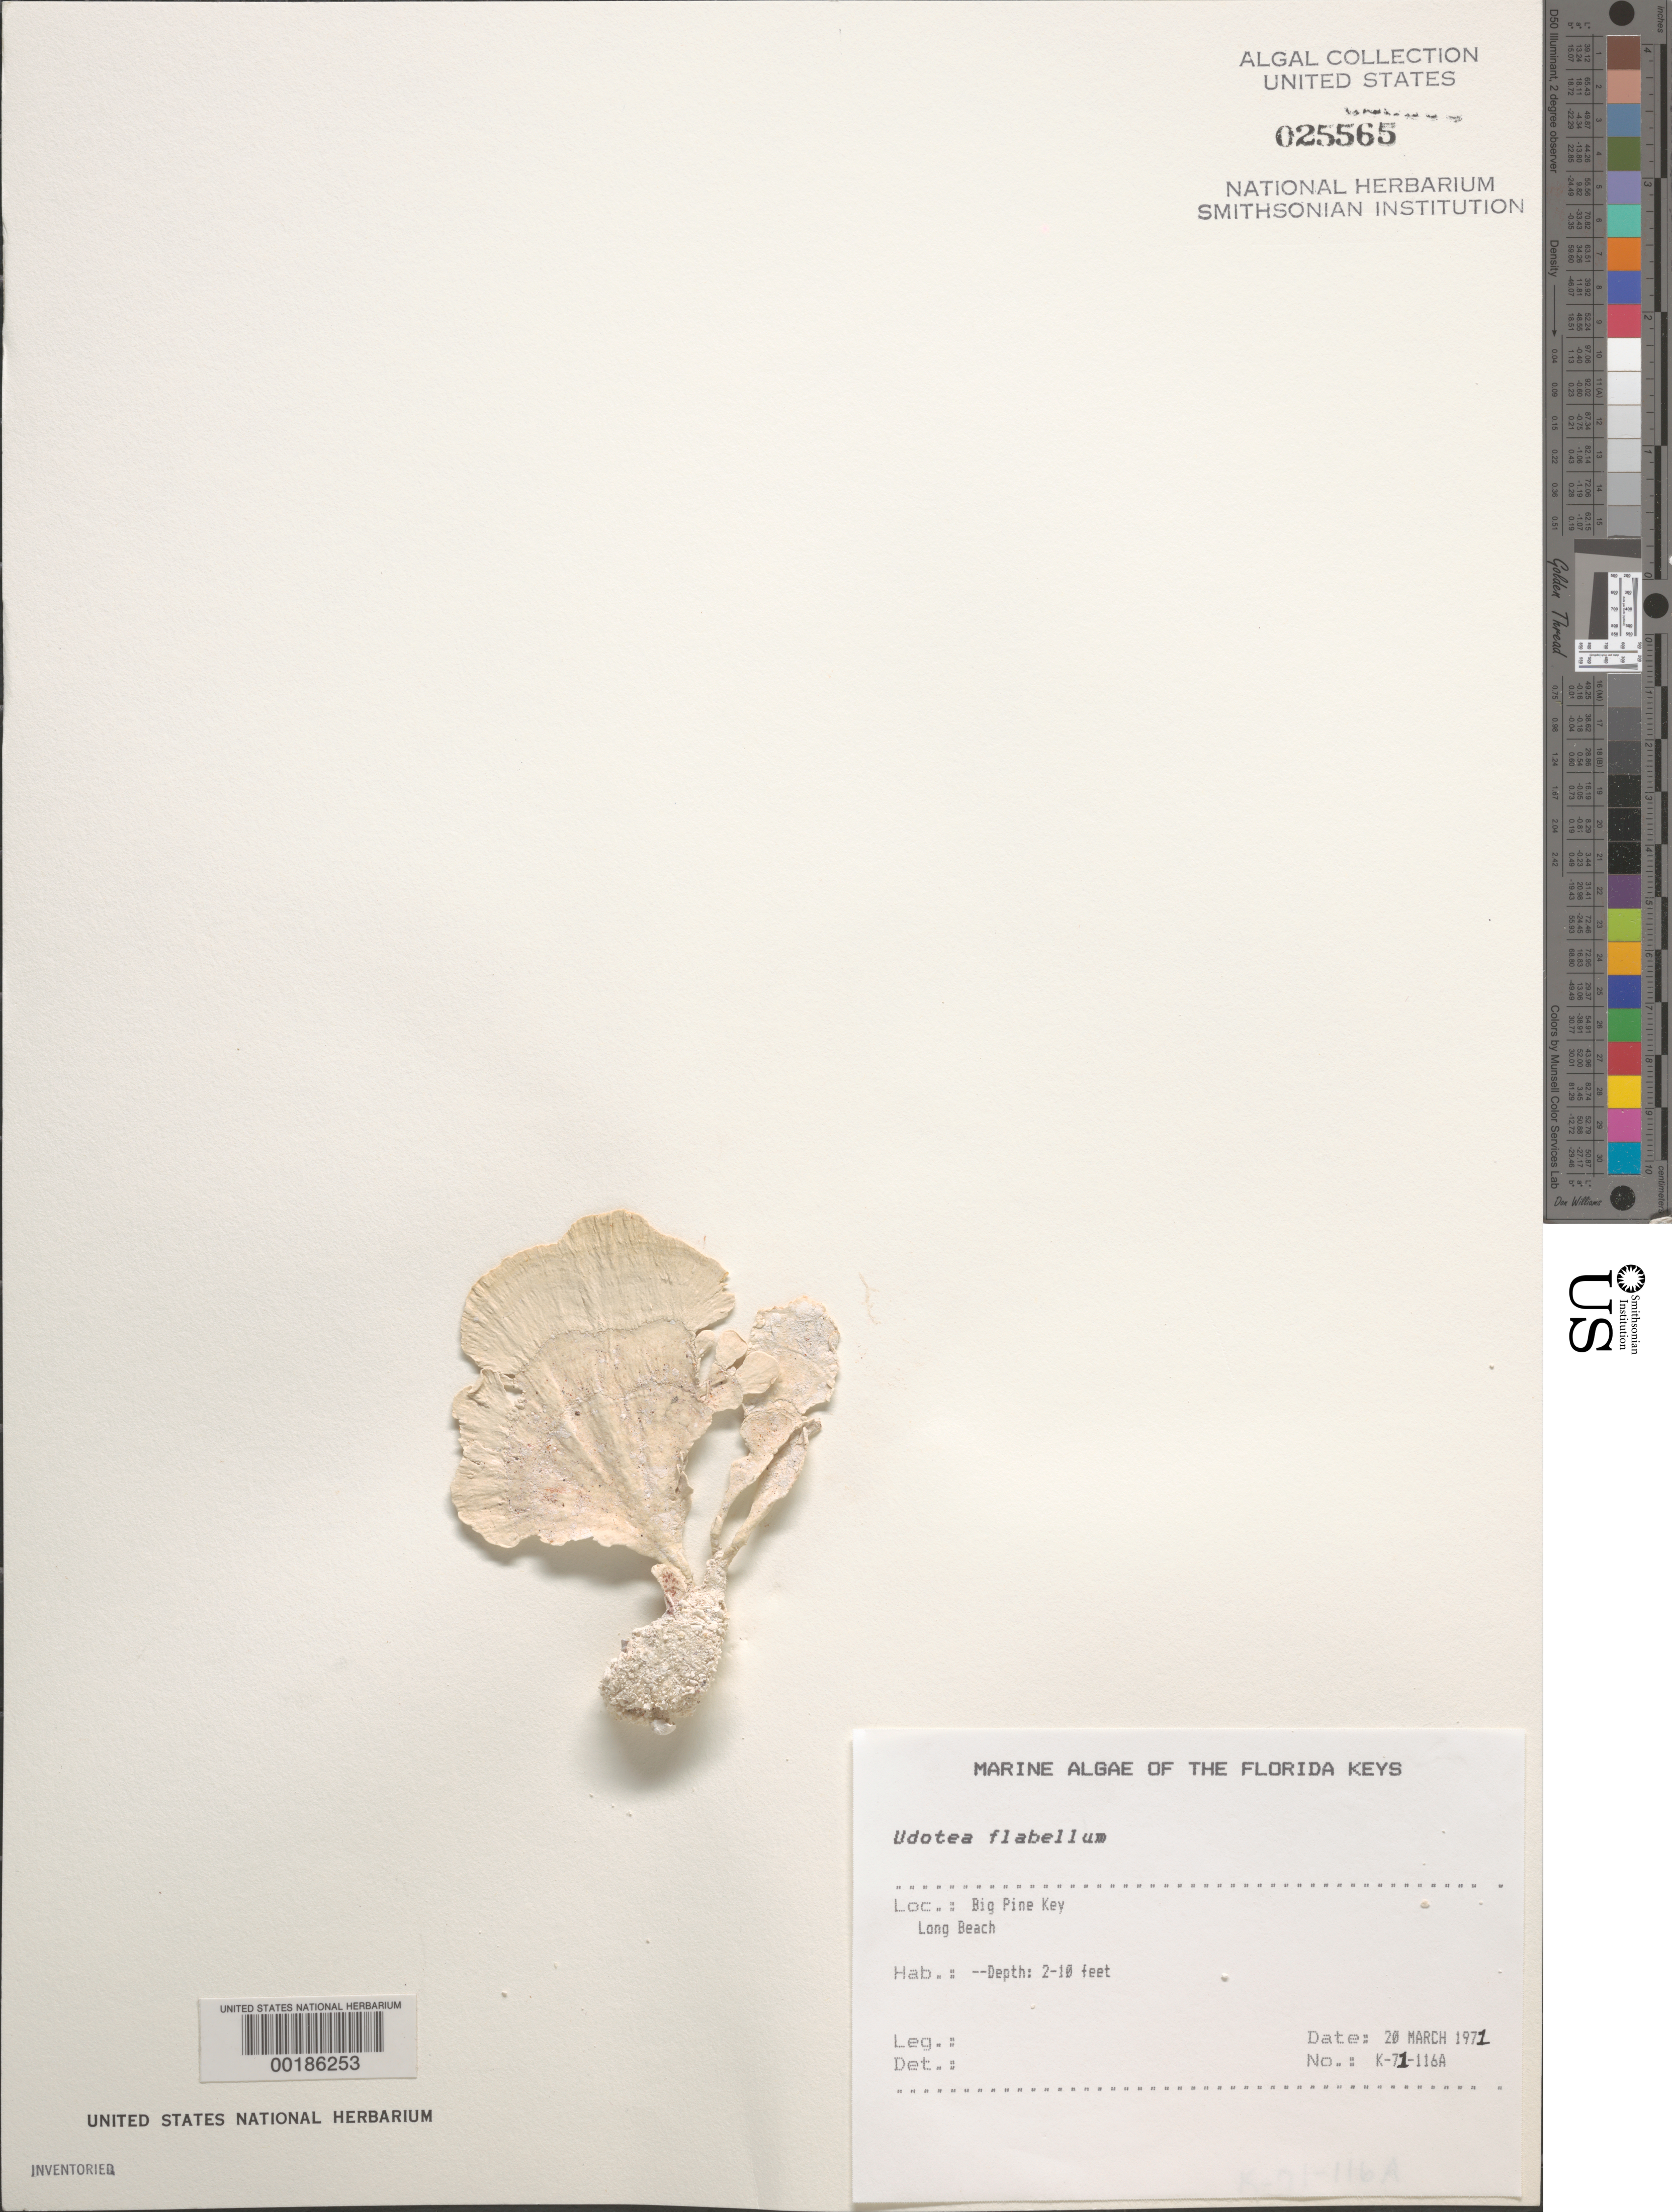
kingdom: Plantae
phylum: Chlorophyta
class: Ulvophyceae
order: Bryopsidales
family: Udoteaceae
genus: Udotea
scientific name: Udotea flabellum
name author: (J. Ellis & Sol.) M. Howe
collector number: K-71-116a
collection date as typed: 20 Mar 1971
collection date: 1971-03-20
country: United States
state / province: Florida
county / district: Monroe County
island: Big Pine Key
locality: Long Beach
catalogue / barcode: US 25565